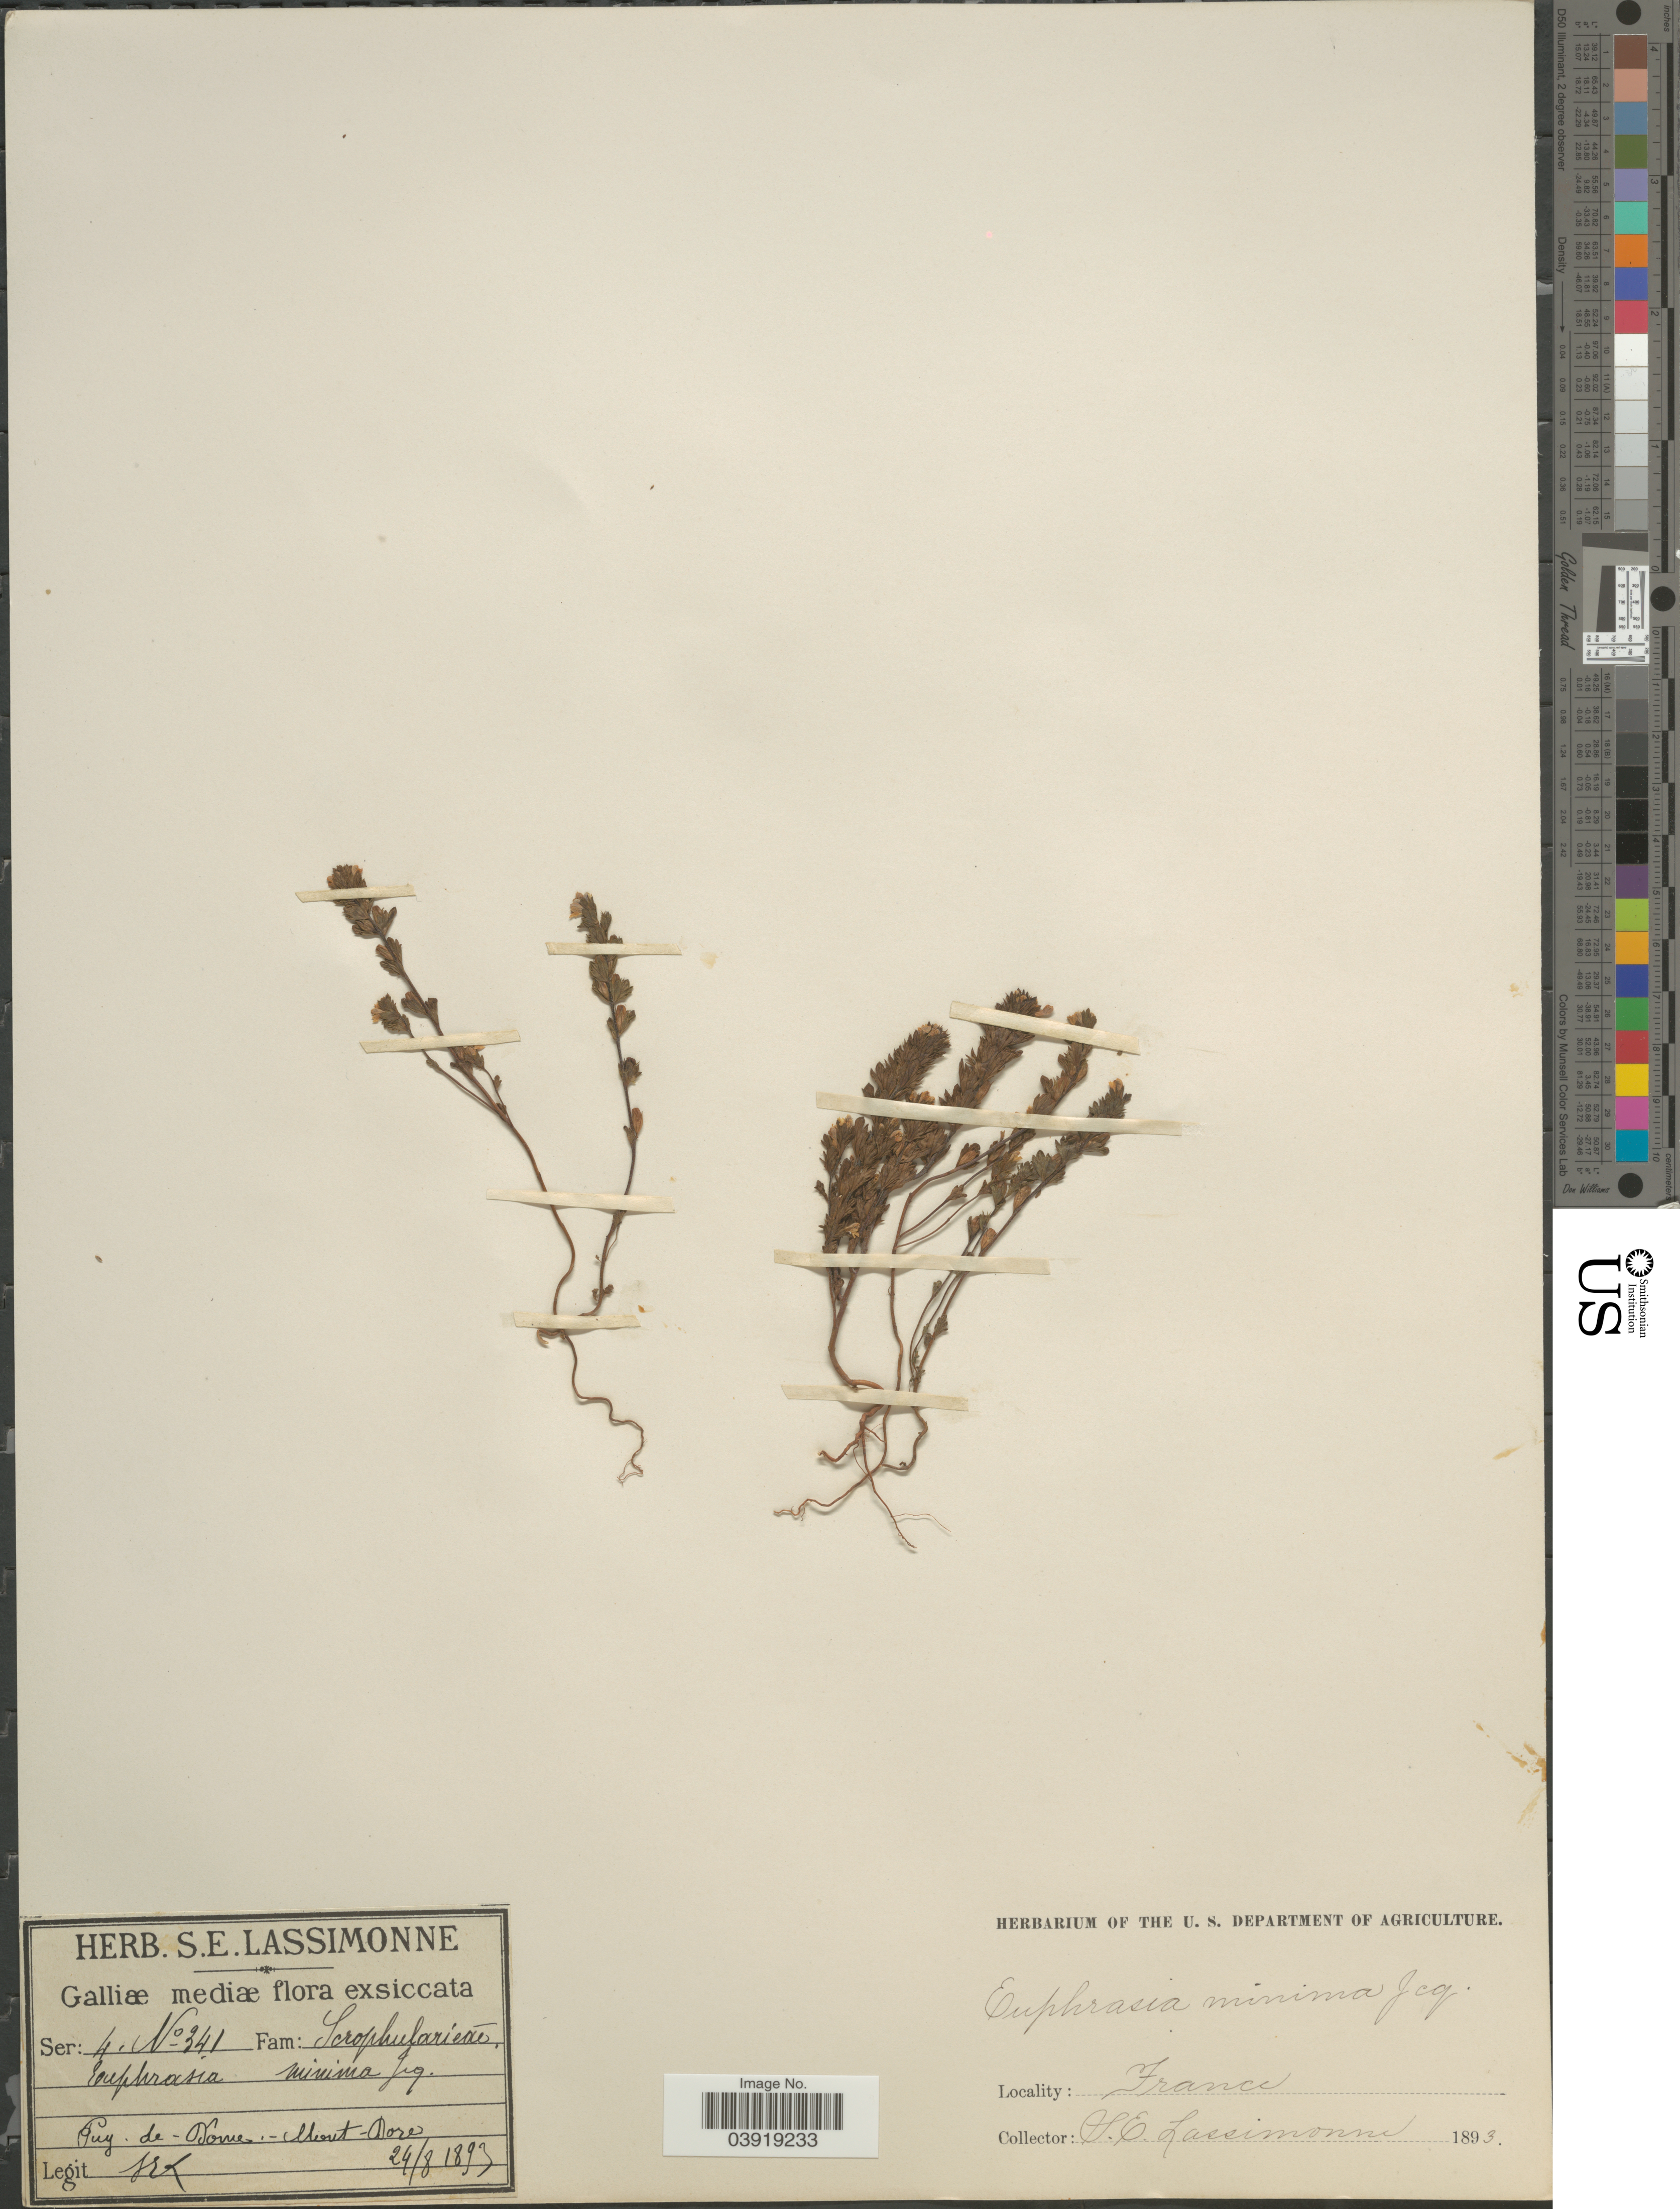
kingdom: Plantae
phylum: Tracheophyta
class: Magnoliopsida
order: Lamiales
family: Orobanchaceae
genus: Euphrasia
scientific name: Euphrasia minima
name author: Schloss.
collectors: S. Lassimonne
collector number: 341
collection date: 1893-08-24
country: France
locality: Galliæ mediæ. Puy de Dome - Mont - Dore.